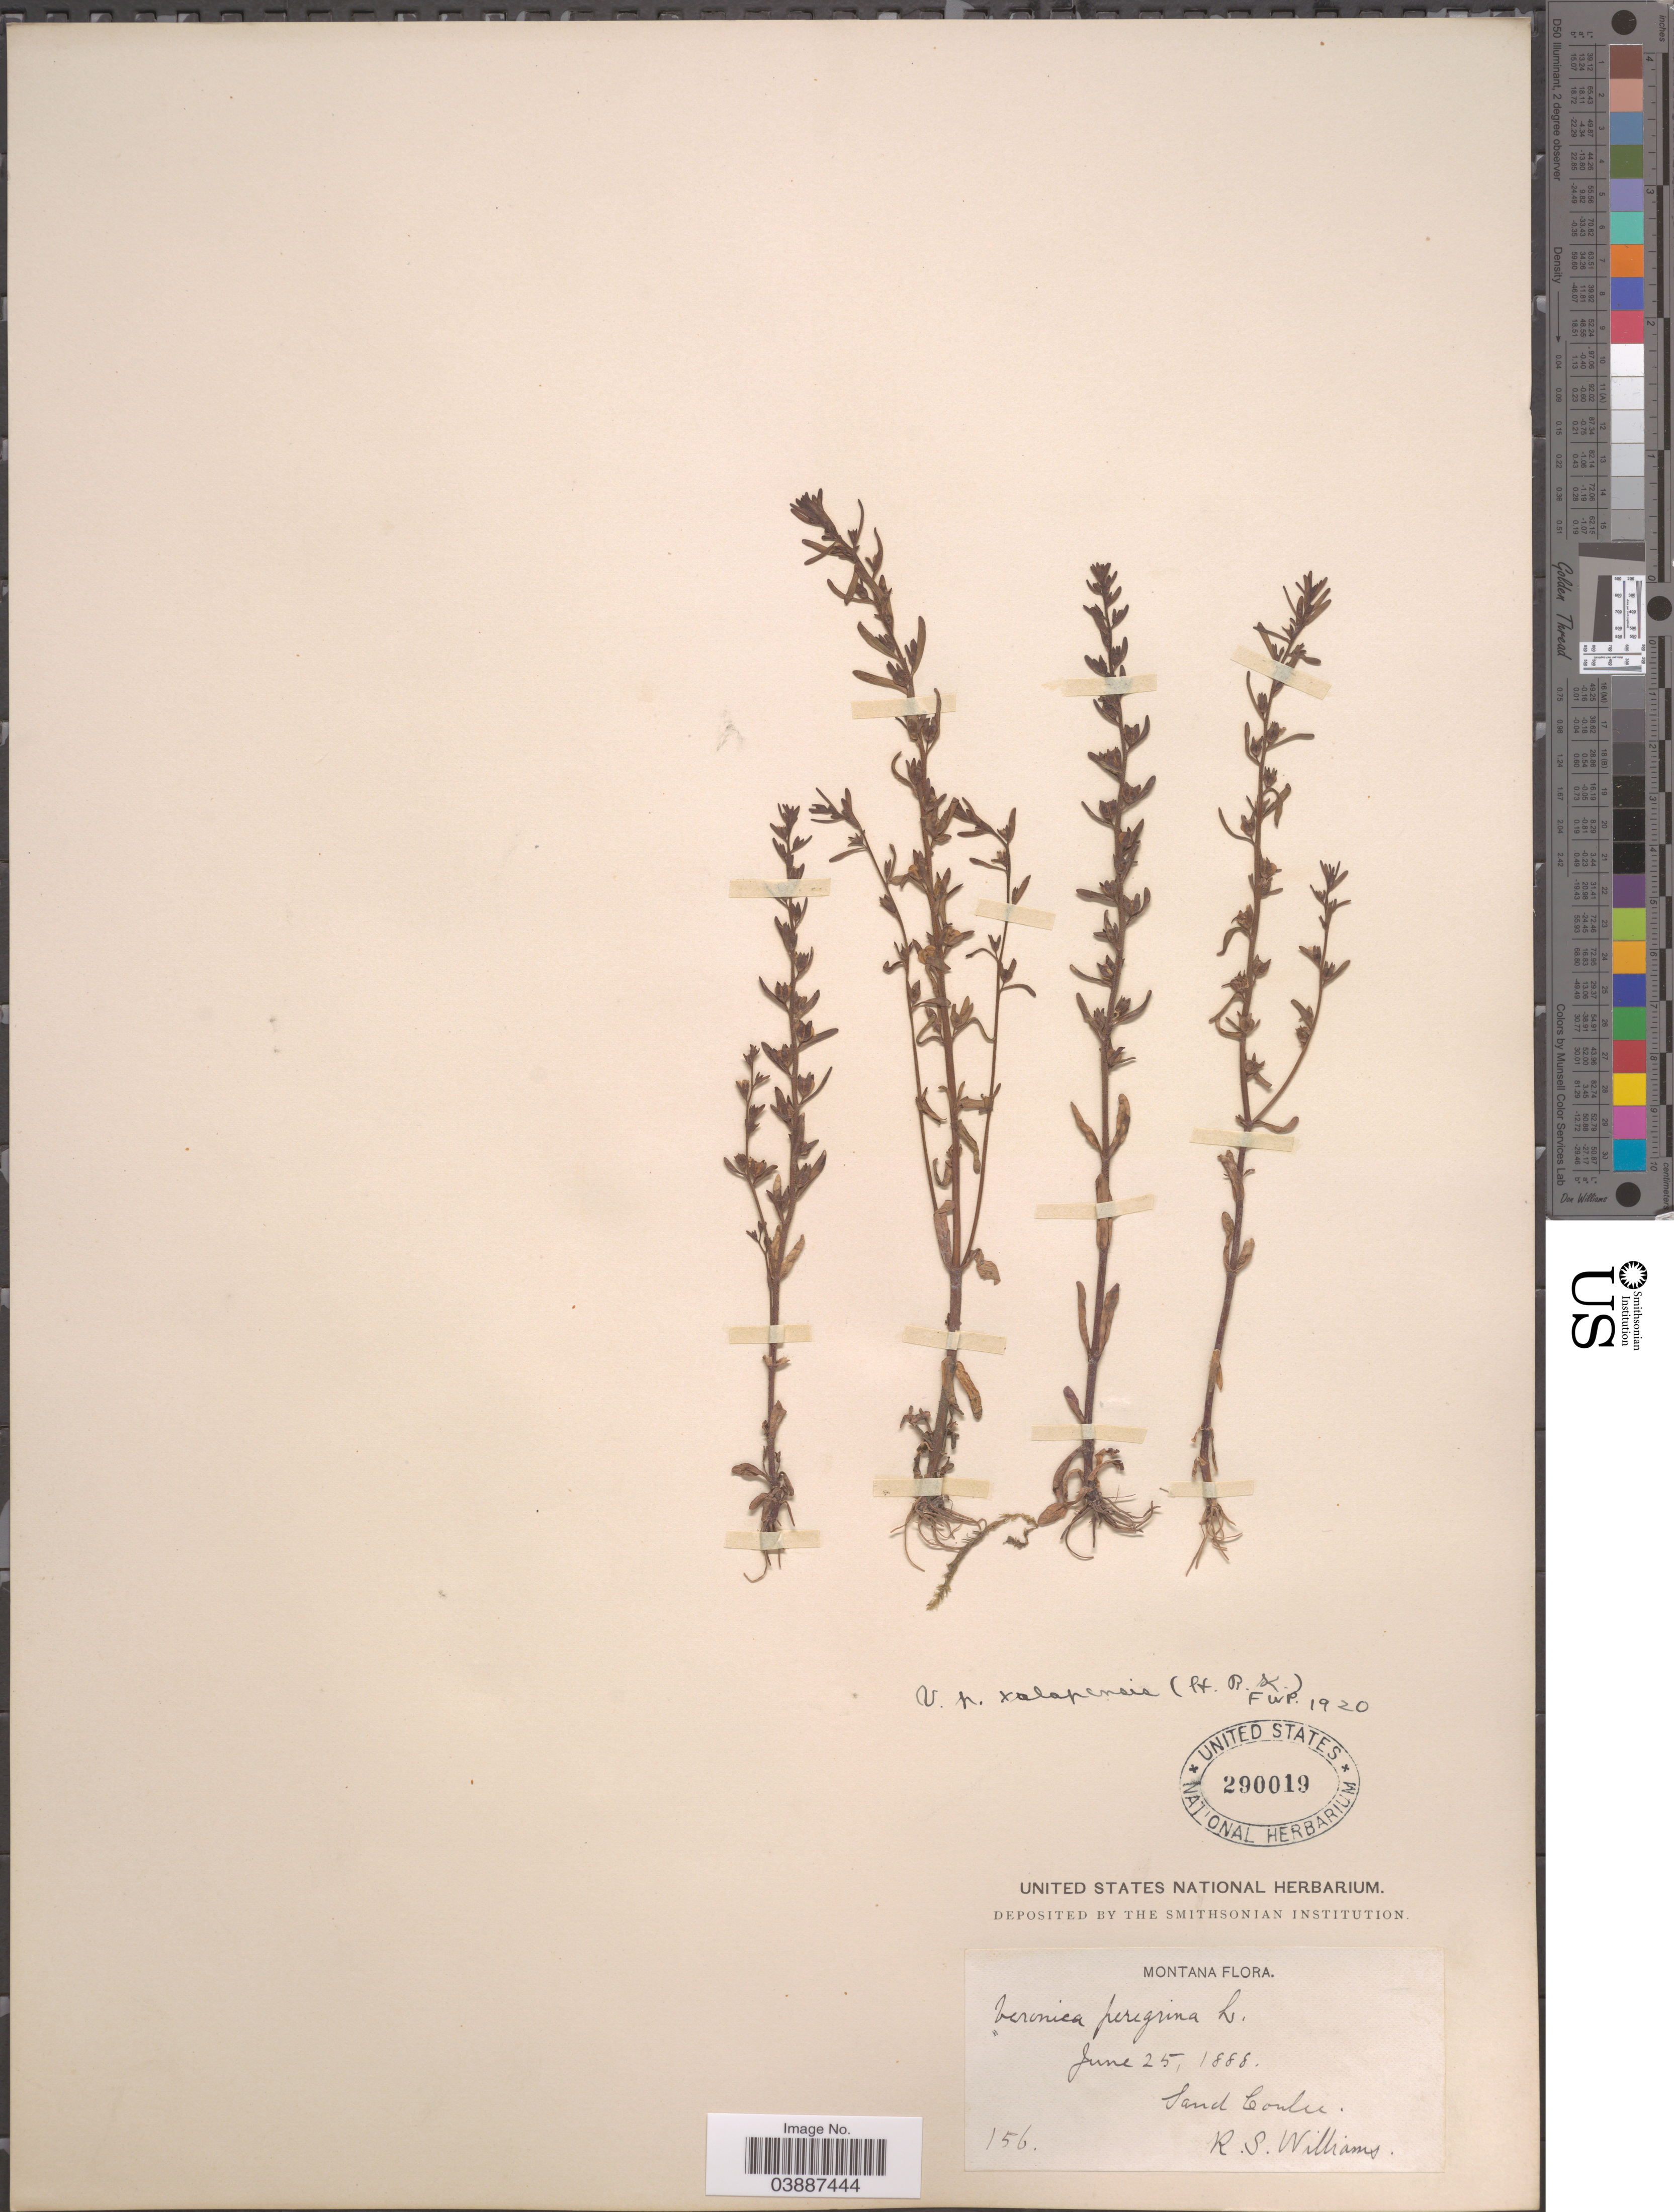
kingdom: Plantae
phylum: Tracheophyta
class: Magnoliopsida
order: Lamiales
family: Plantaginaceae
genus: Veronica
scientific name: Veronica peregrina var. xalapensis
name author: Kunth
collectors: R. S. Williams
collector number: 156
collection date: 1888-06-25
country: United States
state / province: Montana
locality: Sand Coulee.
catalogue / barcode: US 290019